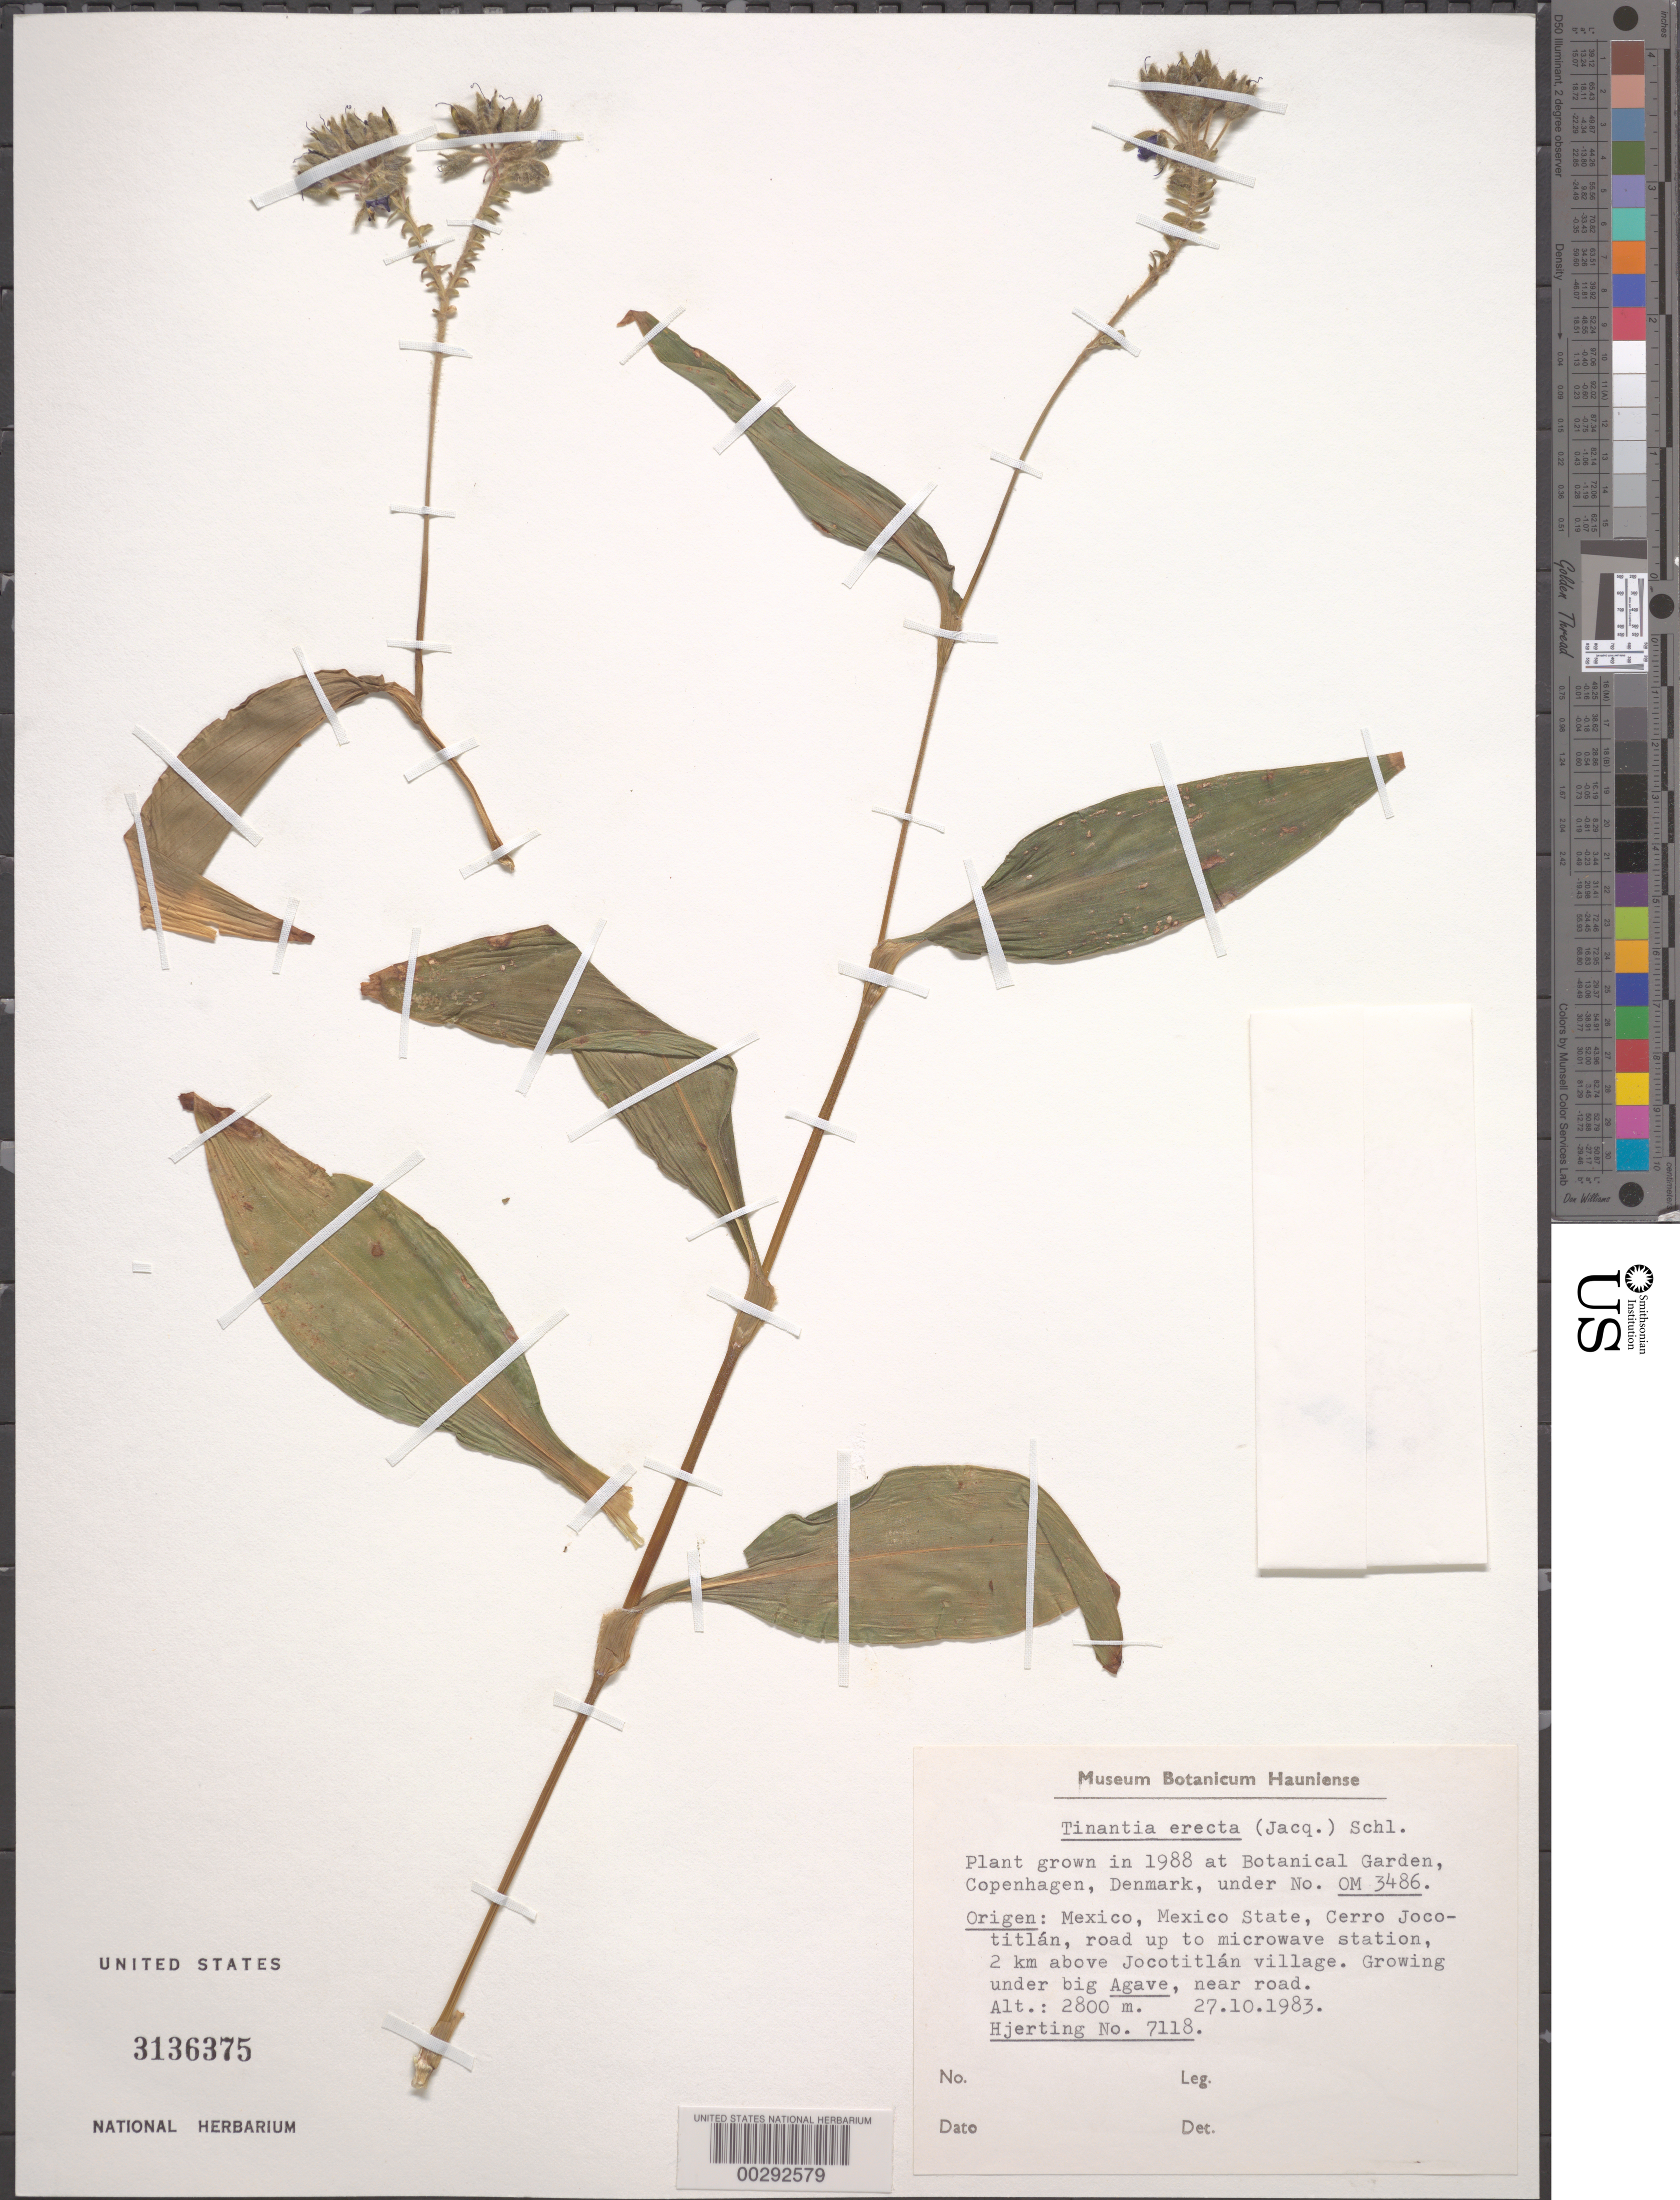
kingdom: Plantae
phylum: Tracheophyta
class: Liliopsida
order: Commelinales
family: Commelinaceae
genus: Tinantia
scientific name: Tinantia erecta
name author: (Jacq.) Fenzl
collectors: J. P. Hjerting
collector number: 7118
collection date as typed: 27 Oct 1983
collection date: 1983-10-27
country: Mexico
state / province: México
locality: Cerro Jocotitlan, road up to microwave station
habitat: Under big agave near road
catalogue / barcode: US 3136375